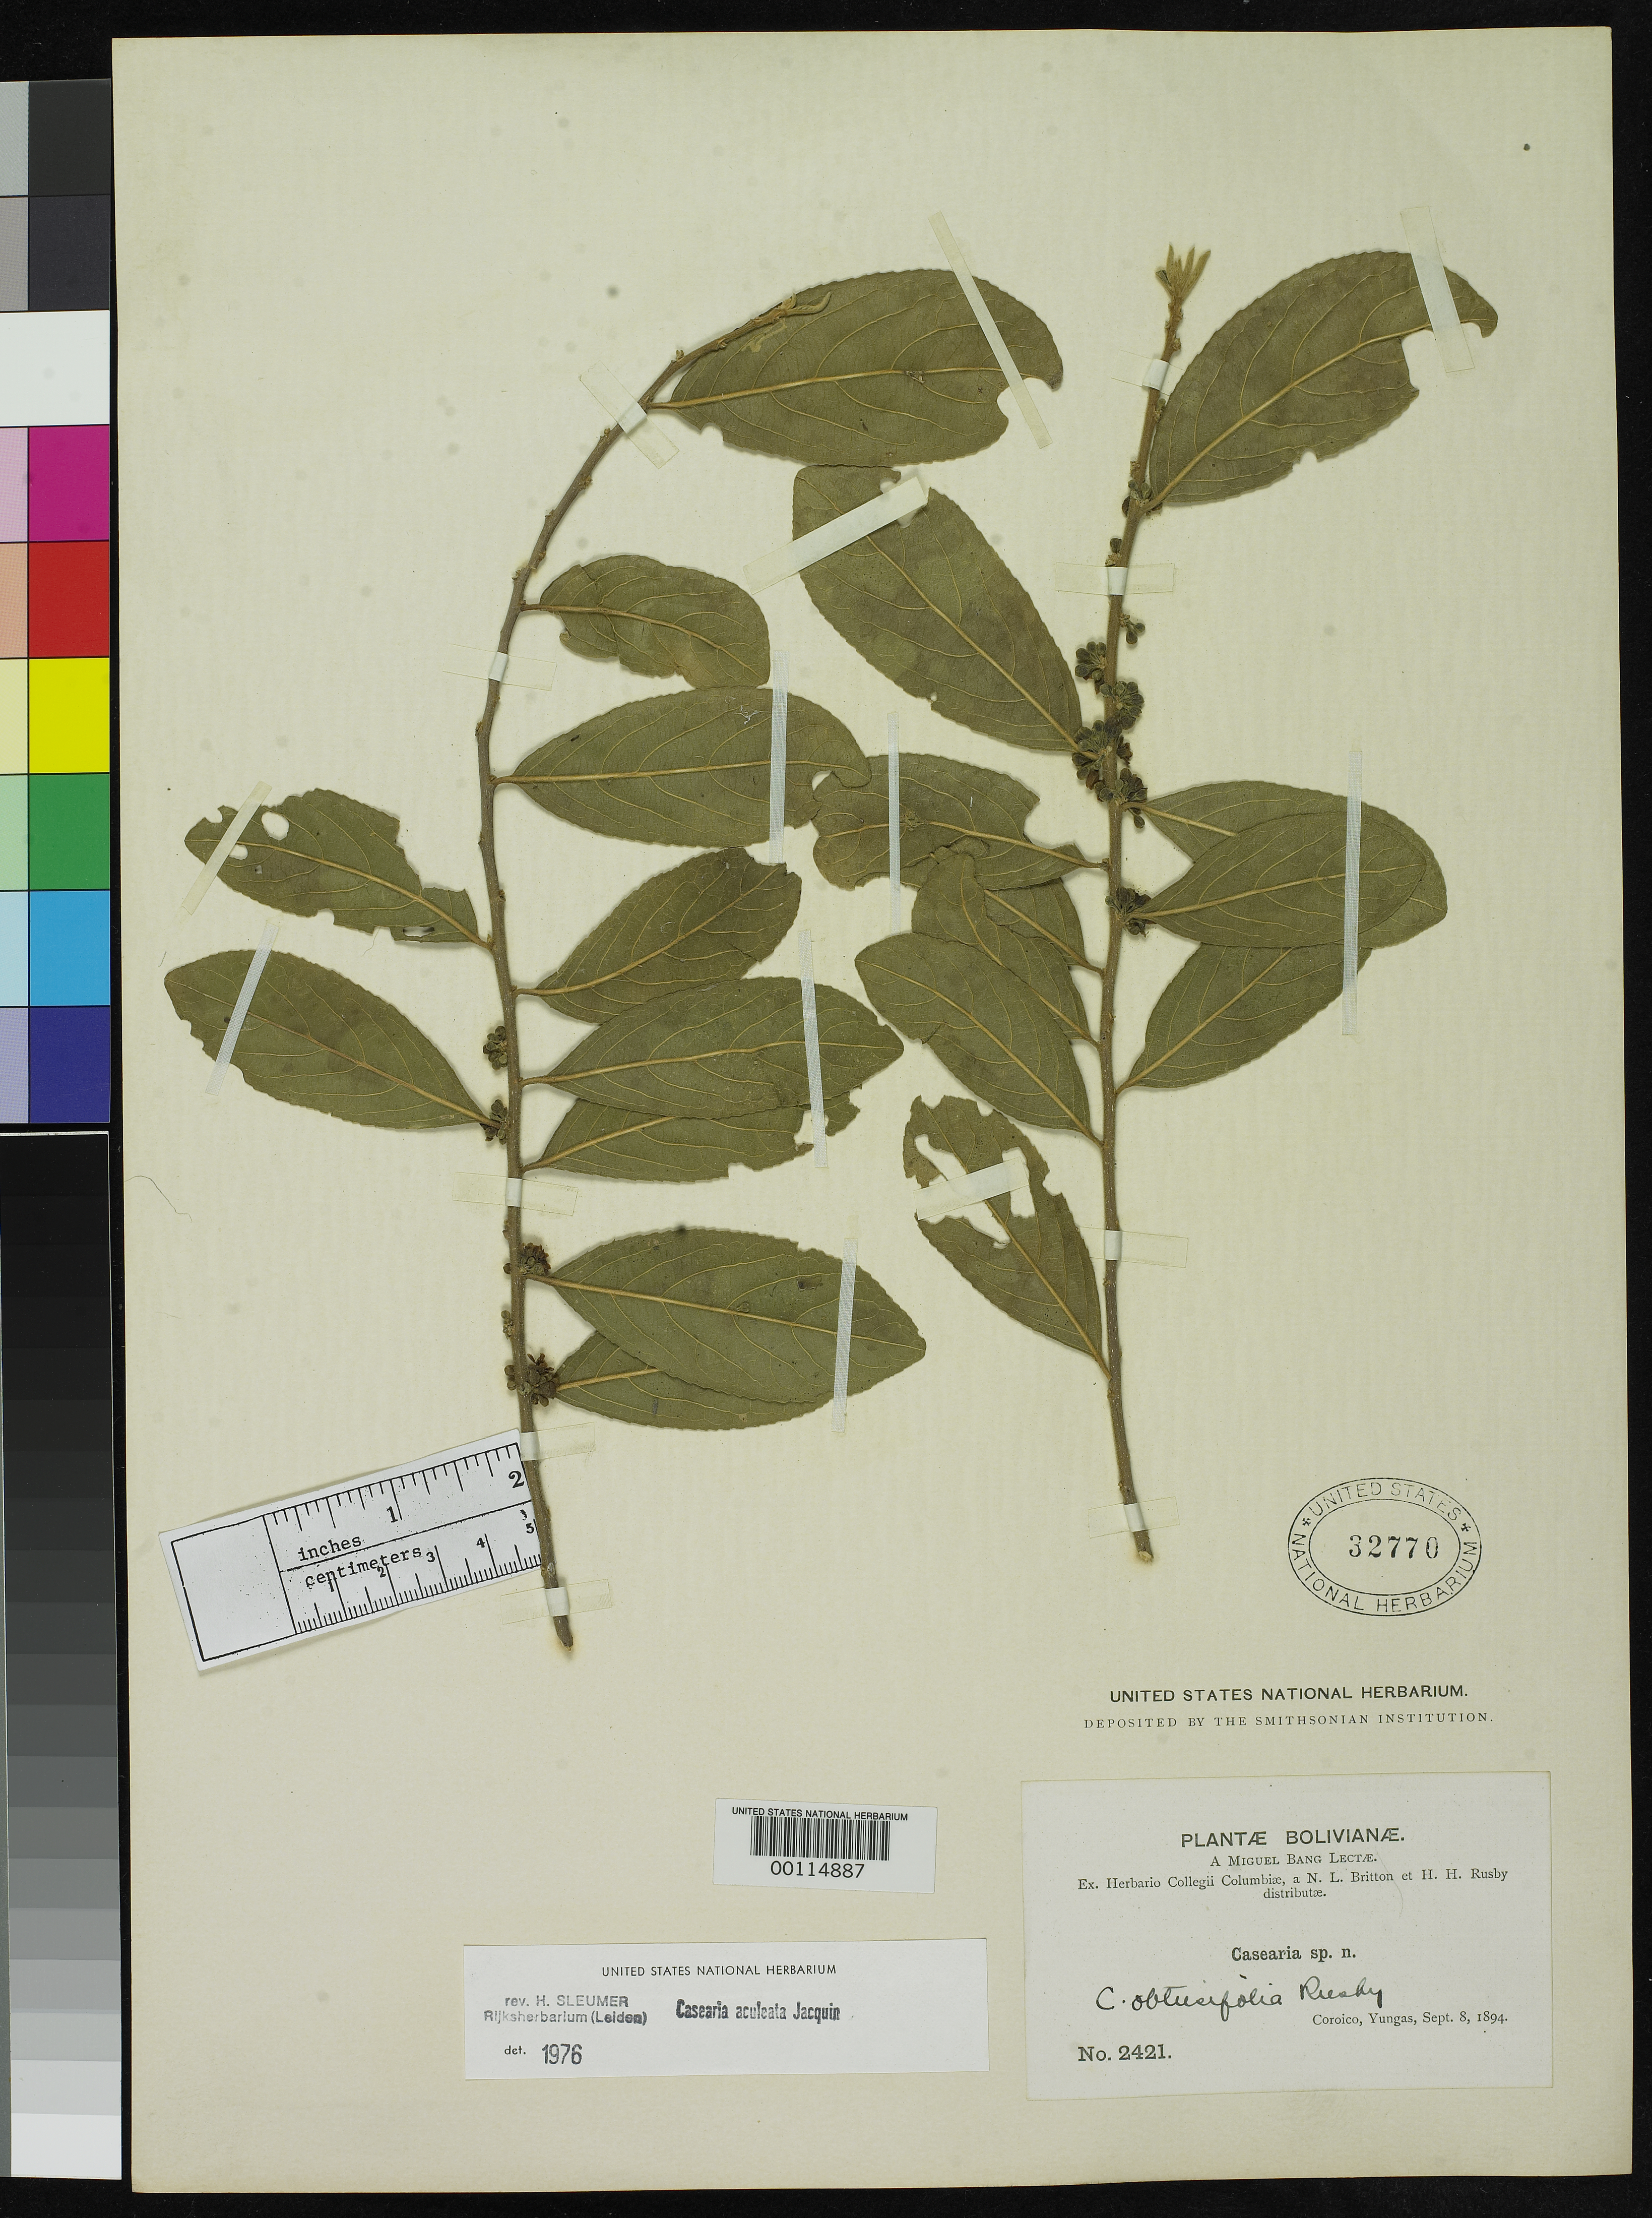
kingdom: Plantae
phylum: Tracheophyta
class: Magnoliopsida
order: Malpighiales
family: Salicaceae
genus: Casearia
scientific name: Casearia obtusifolia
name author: Rusby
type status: Isotype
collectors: M. Bang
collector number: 2421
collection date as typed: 08 Sep 1894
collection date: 1894-09-08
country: Bolivia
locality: Corolco.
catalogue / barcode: US 32770